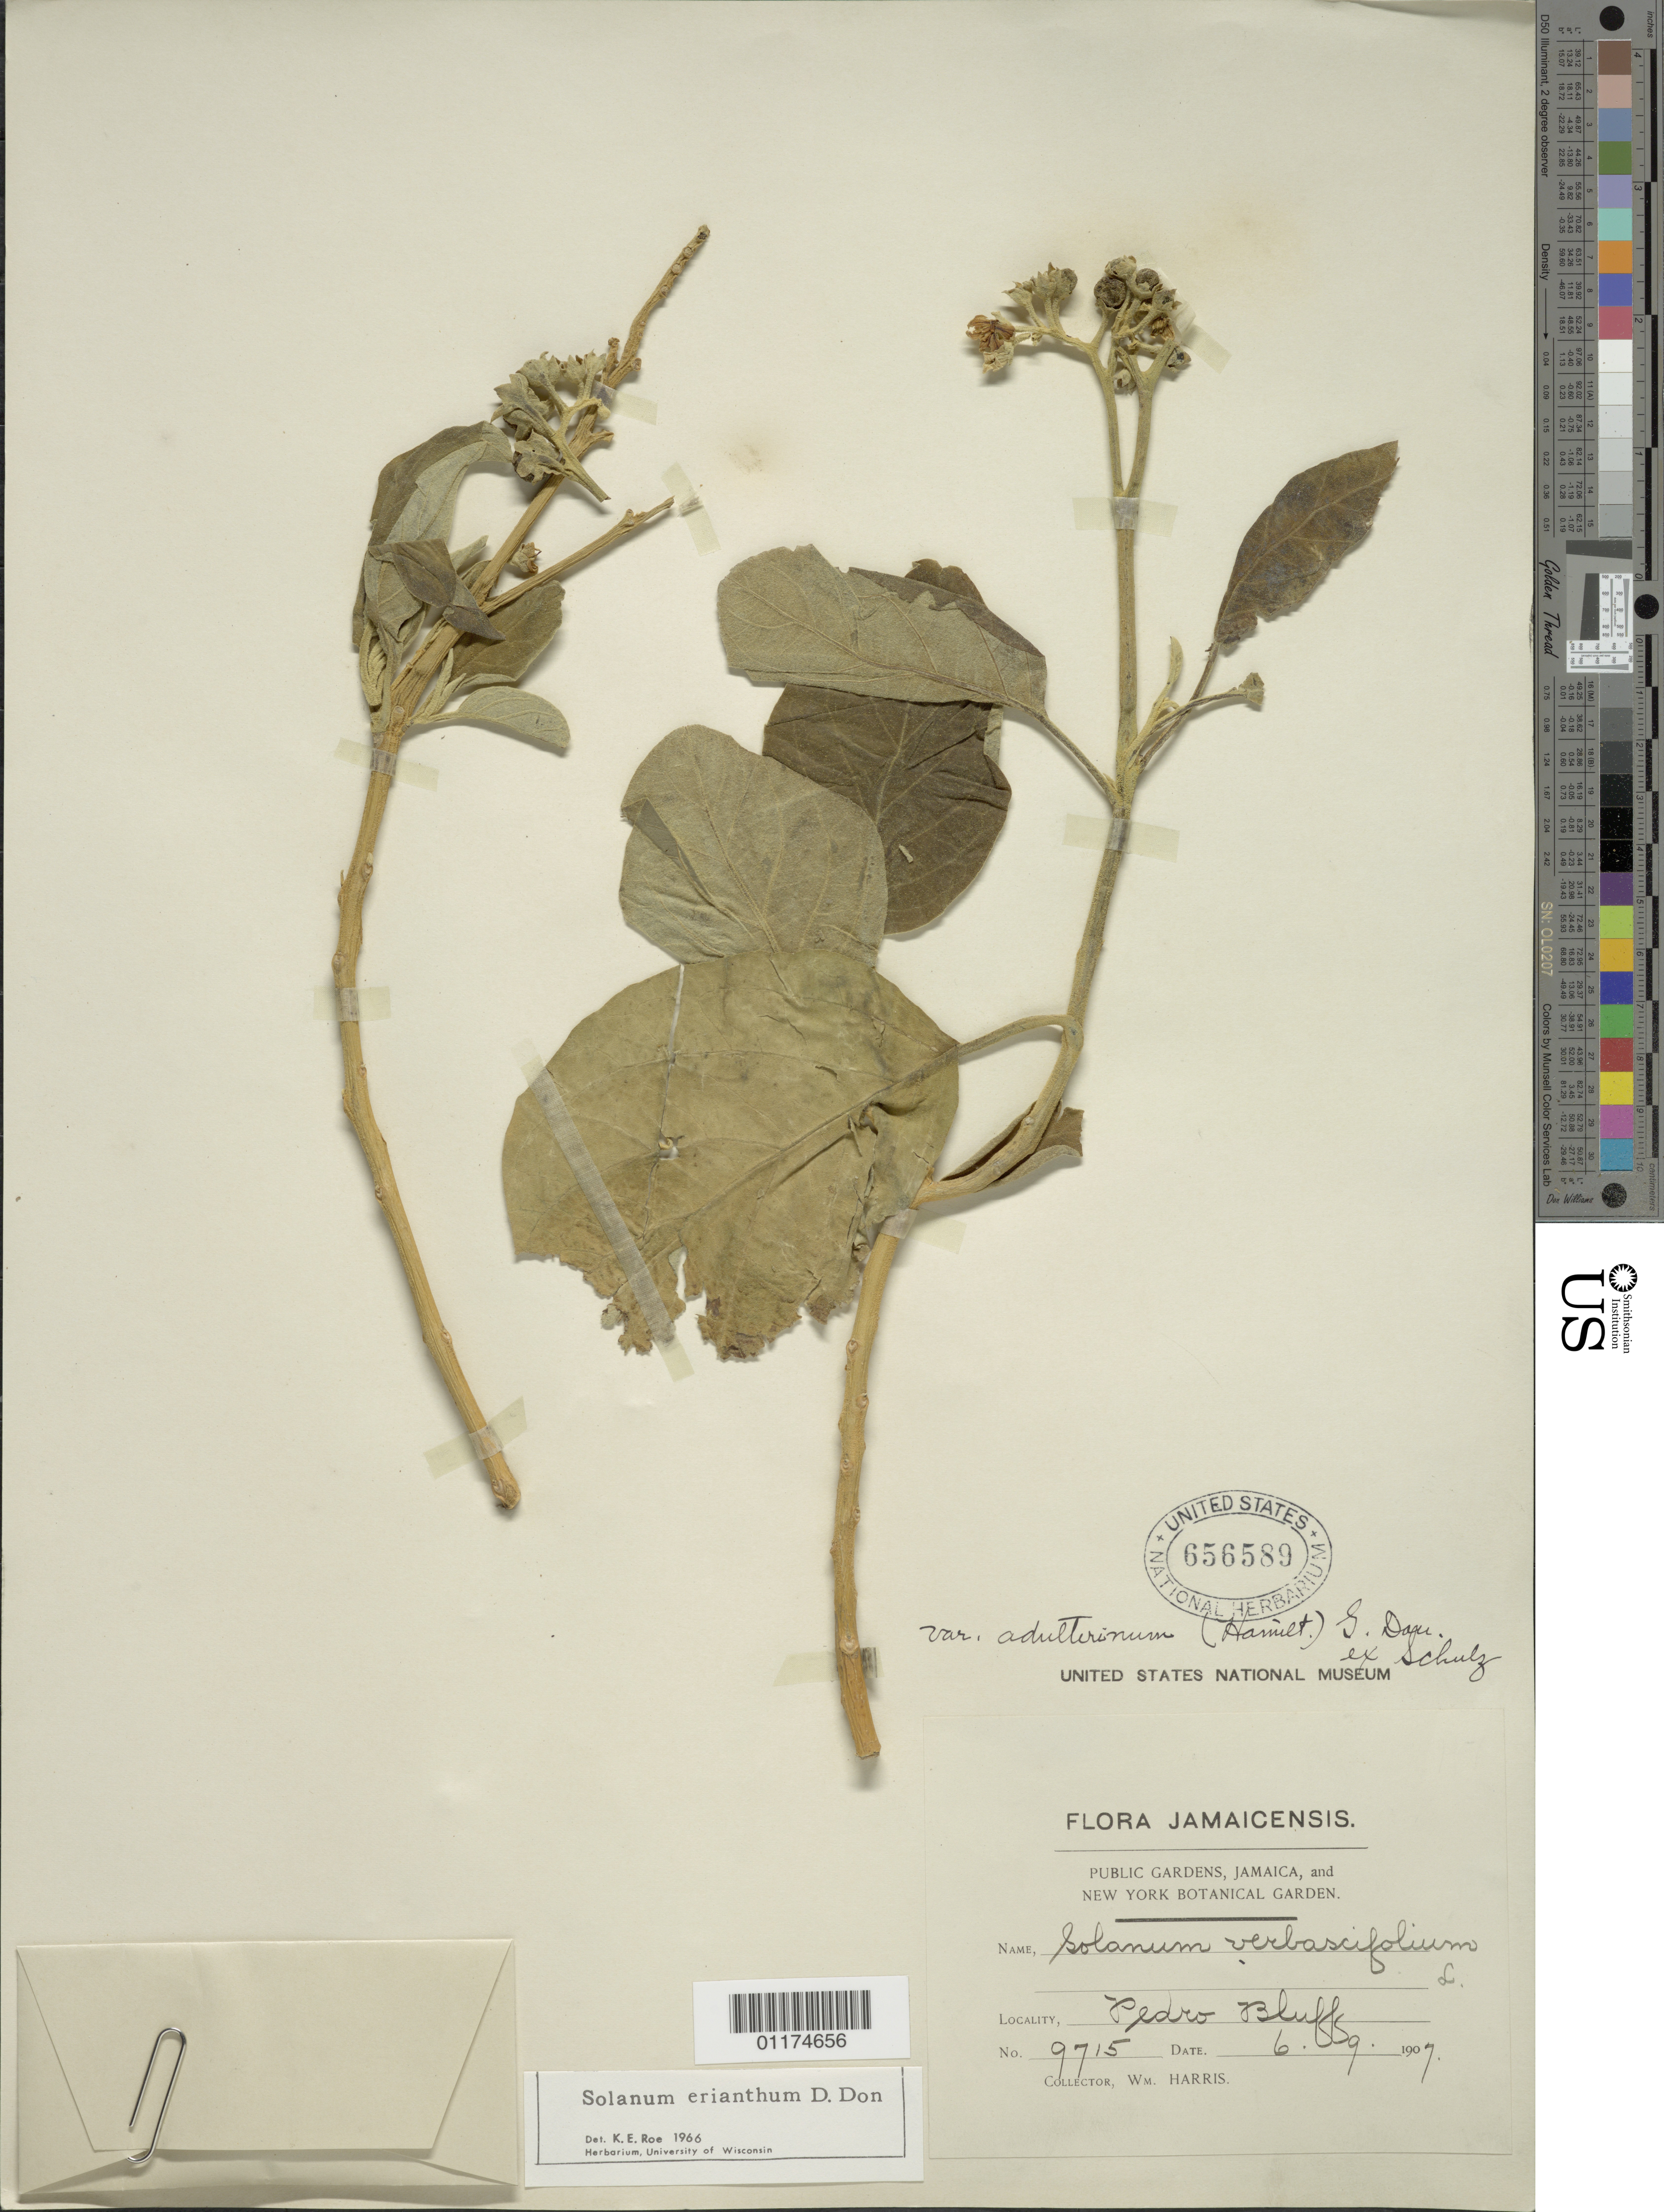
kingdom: Plantae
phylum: Tracheophyta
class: Magnoliopsida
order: Solanales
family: Solanaceae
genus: Solanum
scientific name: Solanum erianthum var. erianthum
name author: D. Don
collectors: W. Harris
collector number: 9715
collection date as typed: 06 Sep 1907 or 09 Jun 1907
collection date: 1907-06-09 or 1907-09-06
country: Jamaica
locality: Pedro Bluff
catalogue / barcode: US 656589